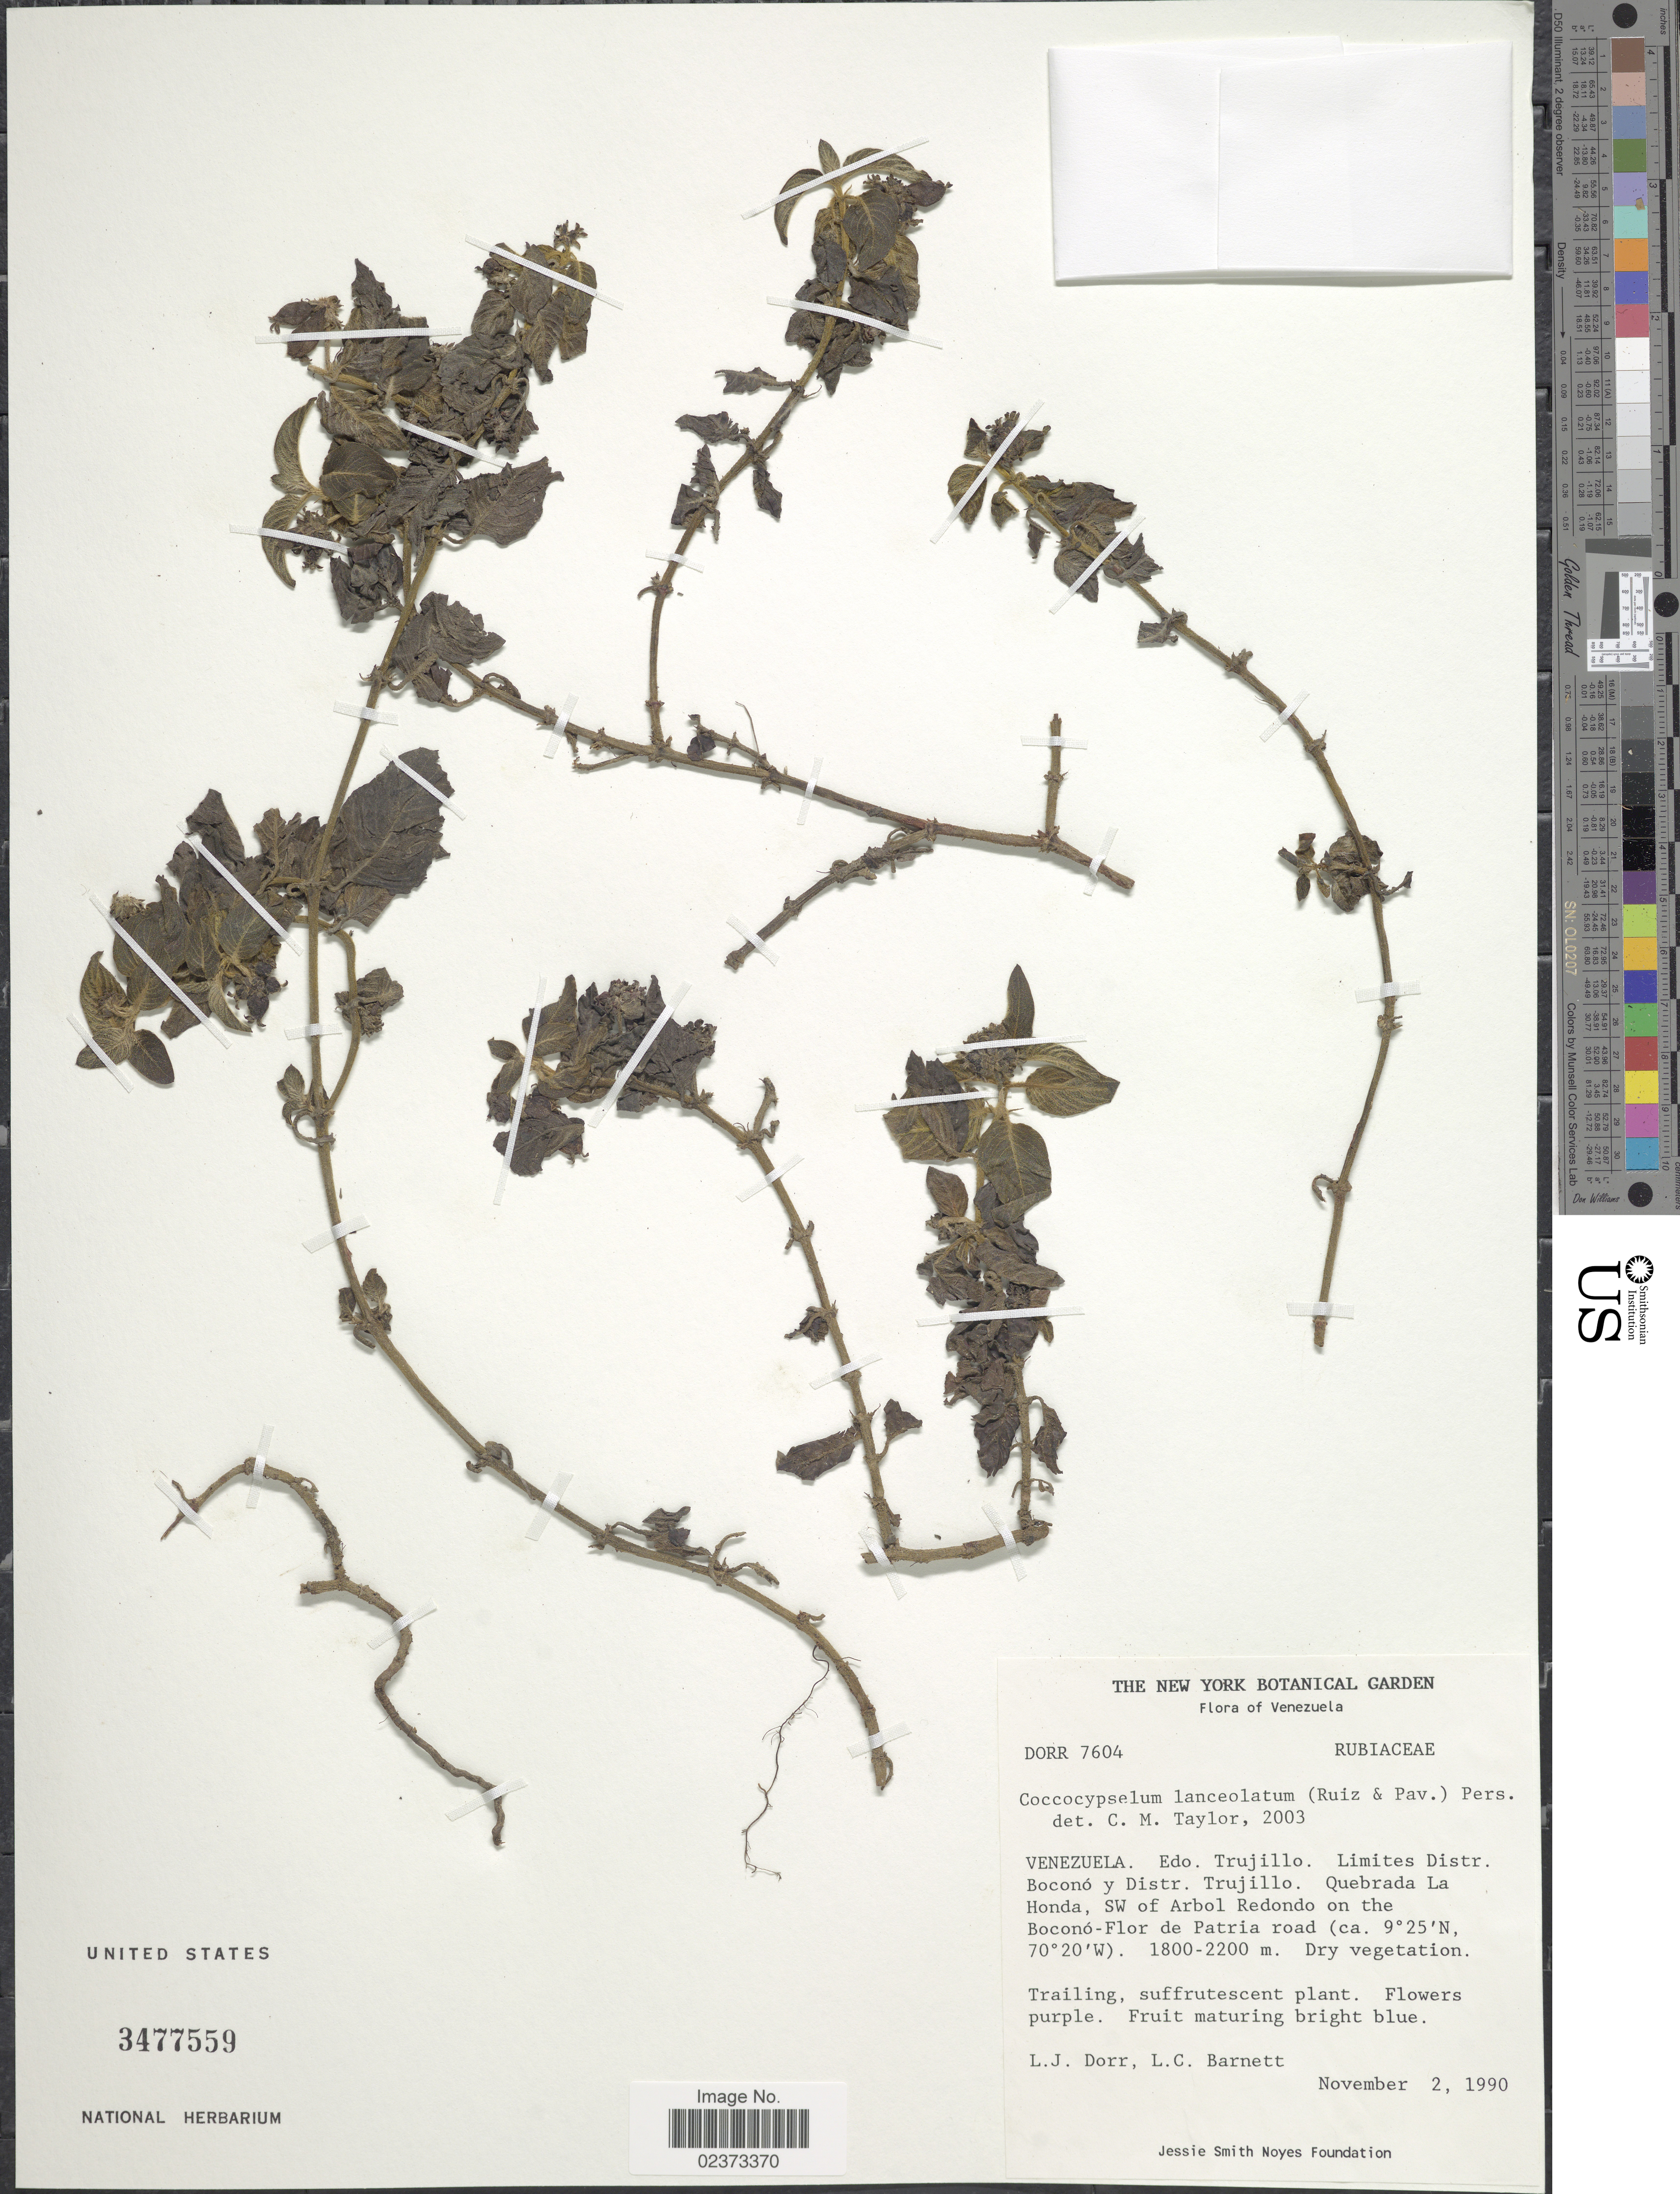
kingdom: Plantae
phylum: Tracheophyta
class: Magnoliopsida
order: Gentianales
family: Rubiaceae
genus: Coccocypselum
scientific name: Coccocypselum lanceolatum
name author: (Ruiz & Pav.) Pers.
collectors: L. J. Dorr & L. C. Barnett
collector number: DORR7604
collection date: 1990-11-02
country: Venezuela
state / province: Trujillo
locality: Limites Distr. Boconó y Distr. Trujillo. Quebrada La Honda, SW of Arbol Redondo on the Boconó-Flor de Patria road.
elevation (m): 1800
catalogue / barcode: US 3477559